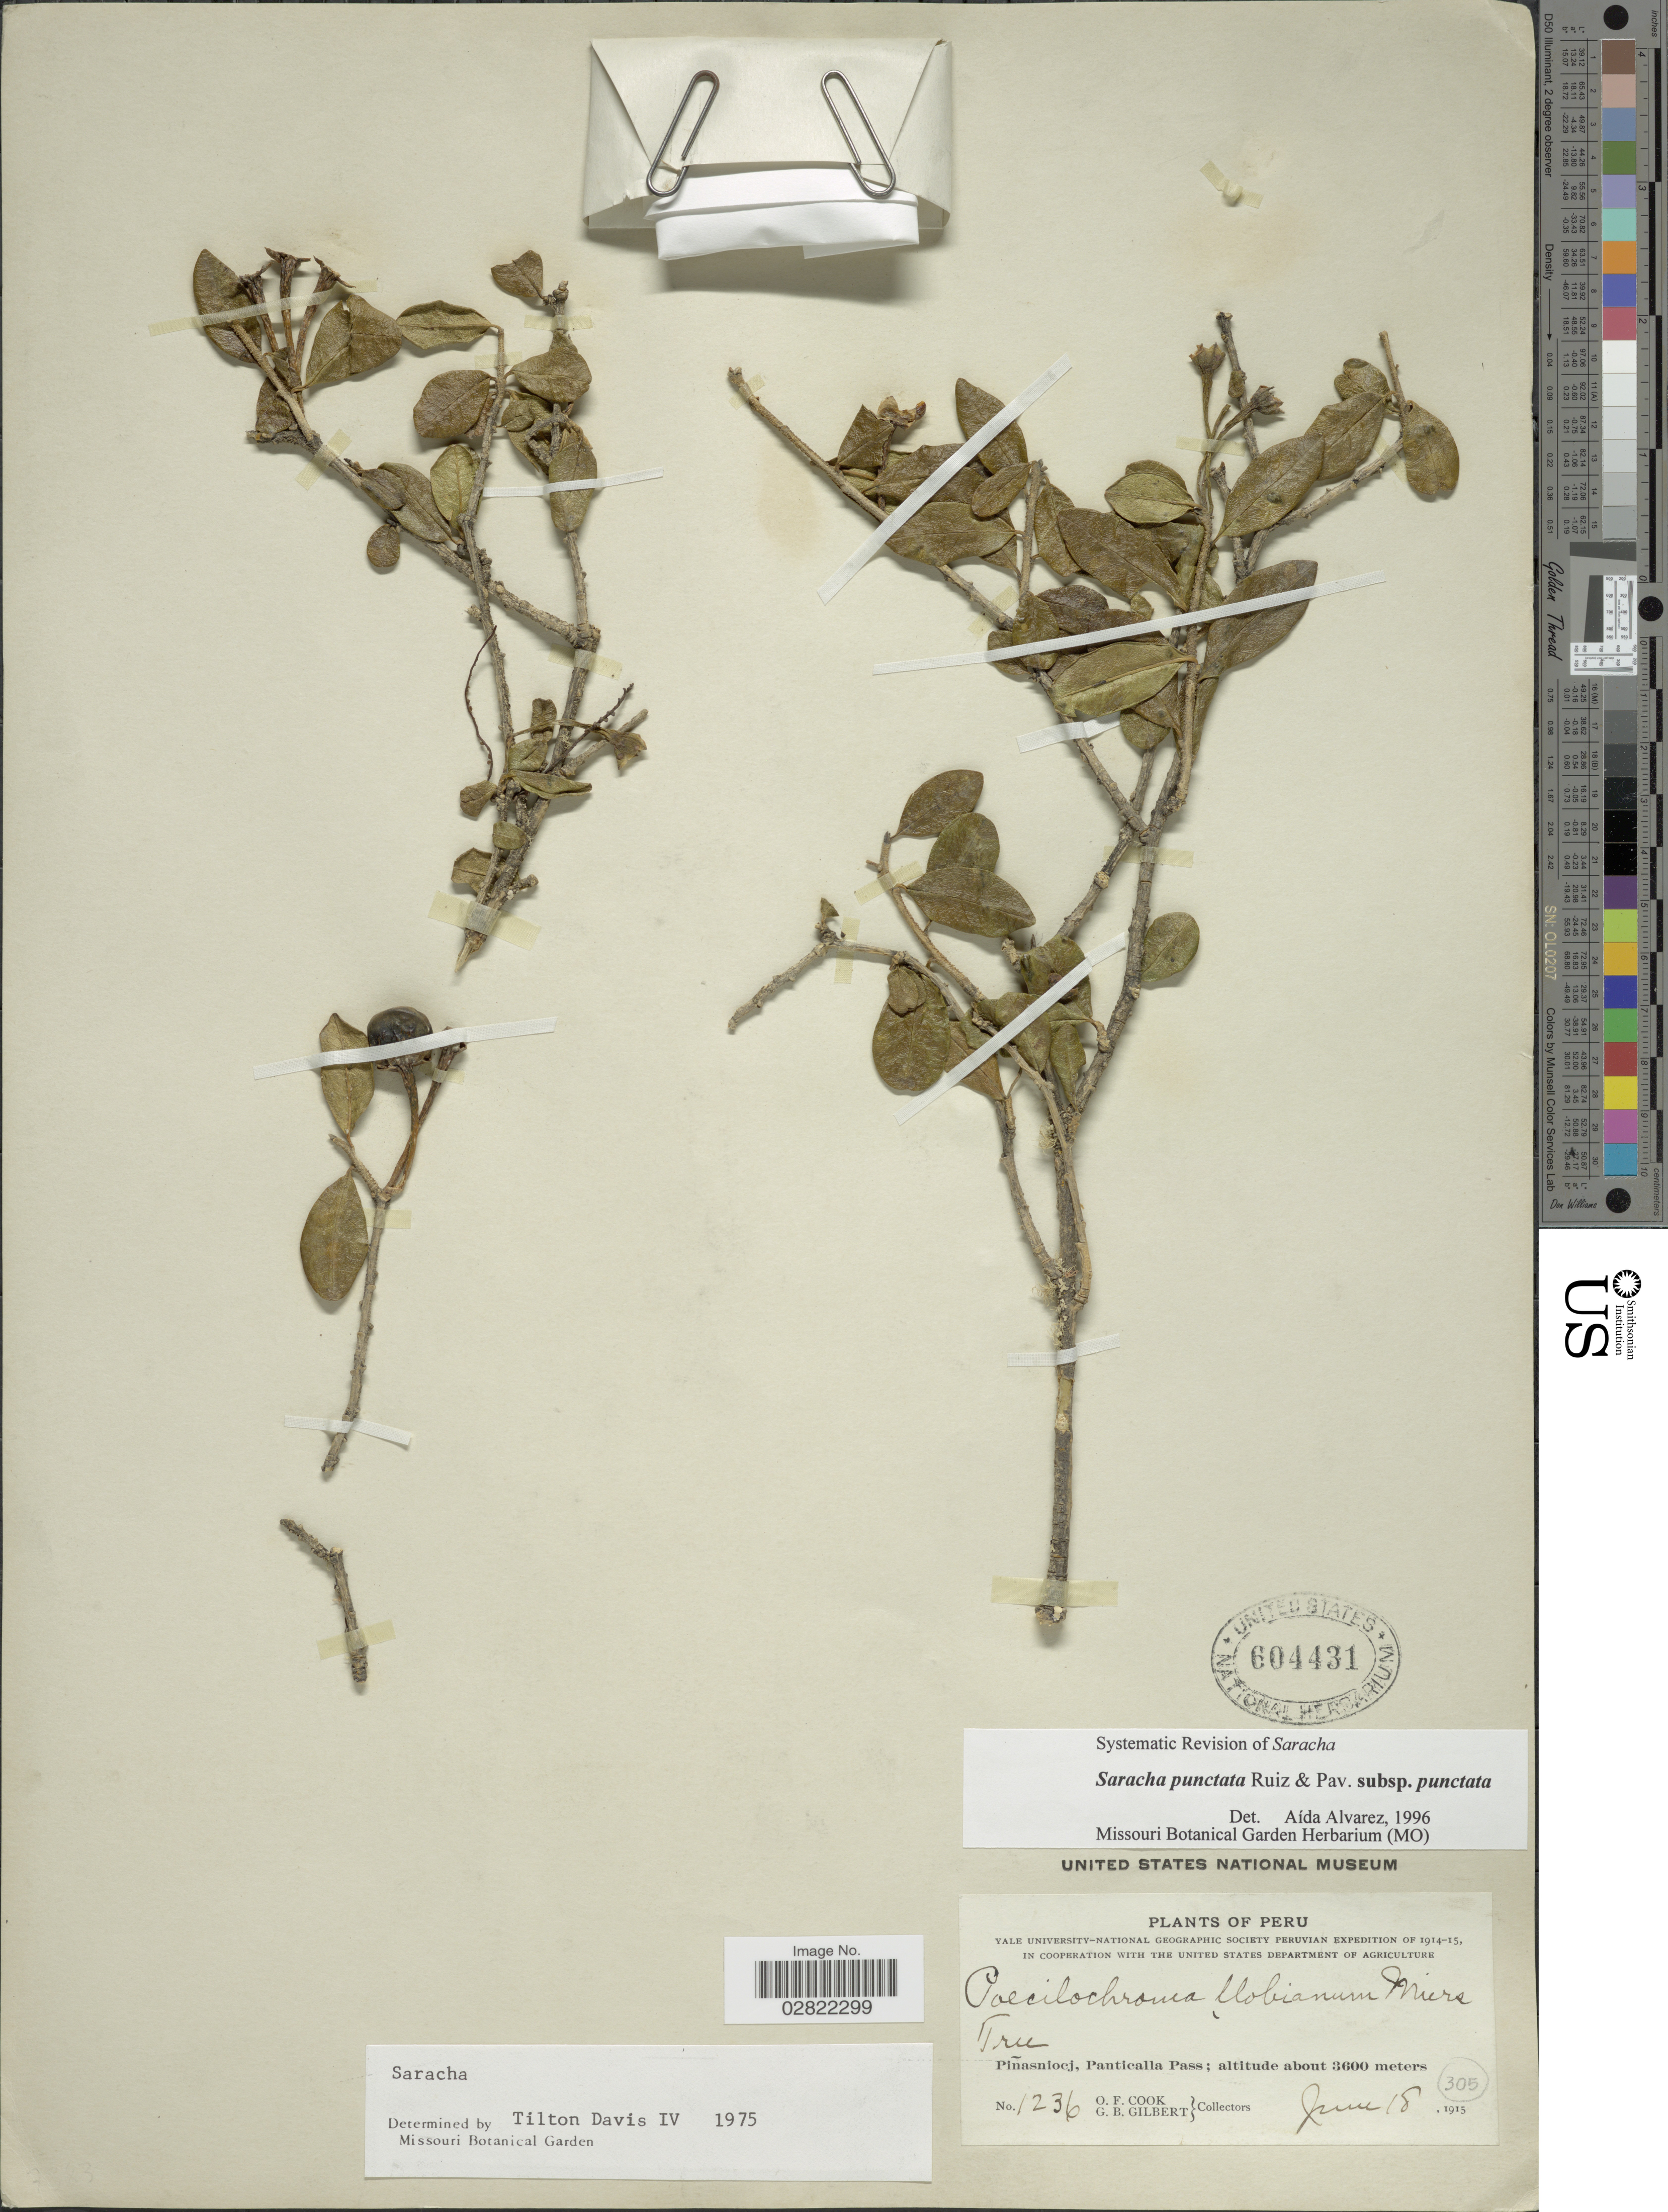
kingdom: Plantae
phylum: Tracheophyta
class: Magnoliopsida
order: Solanales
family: Solanaceae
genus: Saracha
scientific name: Saracha punctata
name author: Ruiz & Pav.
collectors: O. F. Cook & G. B. Gilbert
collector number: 1236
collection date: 1915-06-18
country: Peru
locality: Piñasniocj, Panticalla Pass.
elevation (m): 3600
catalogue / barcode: US 604431